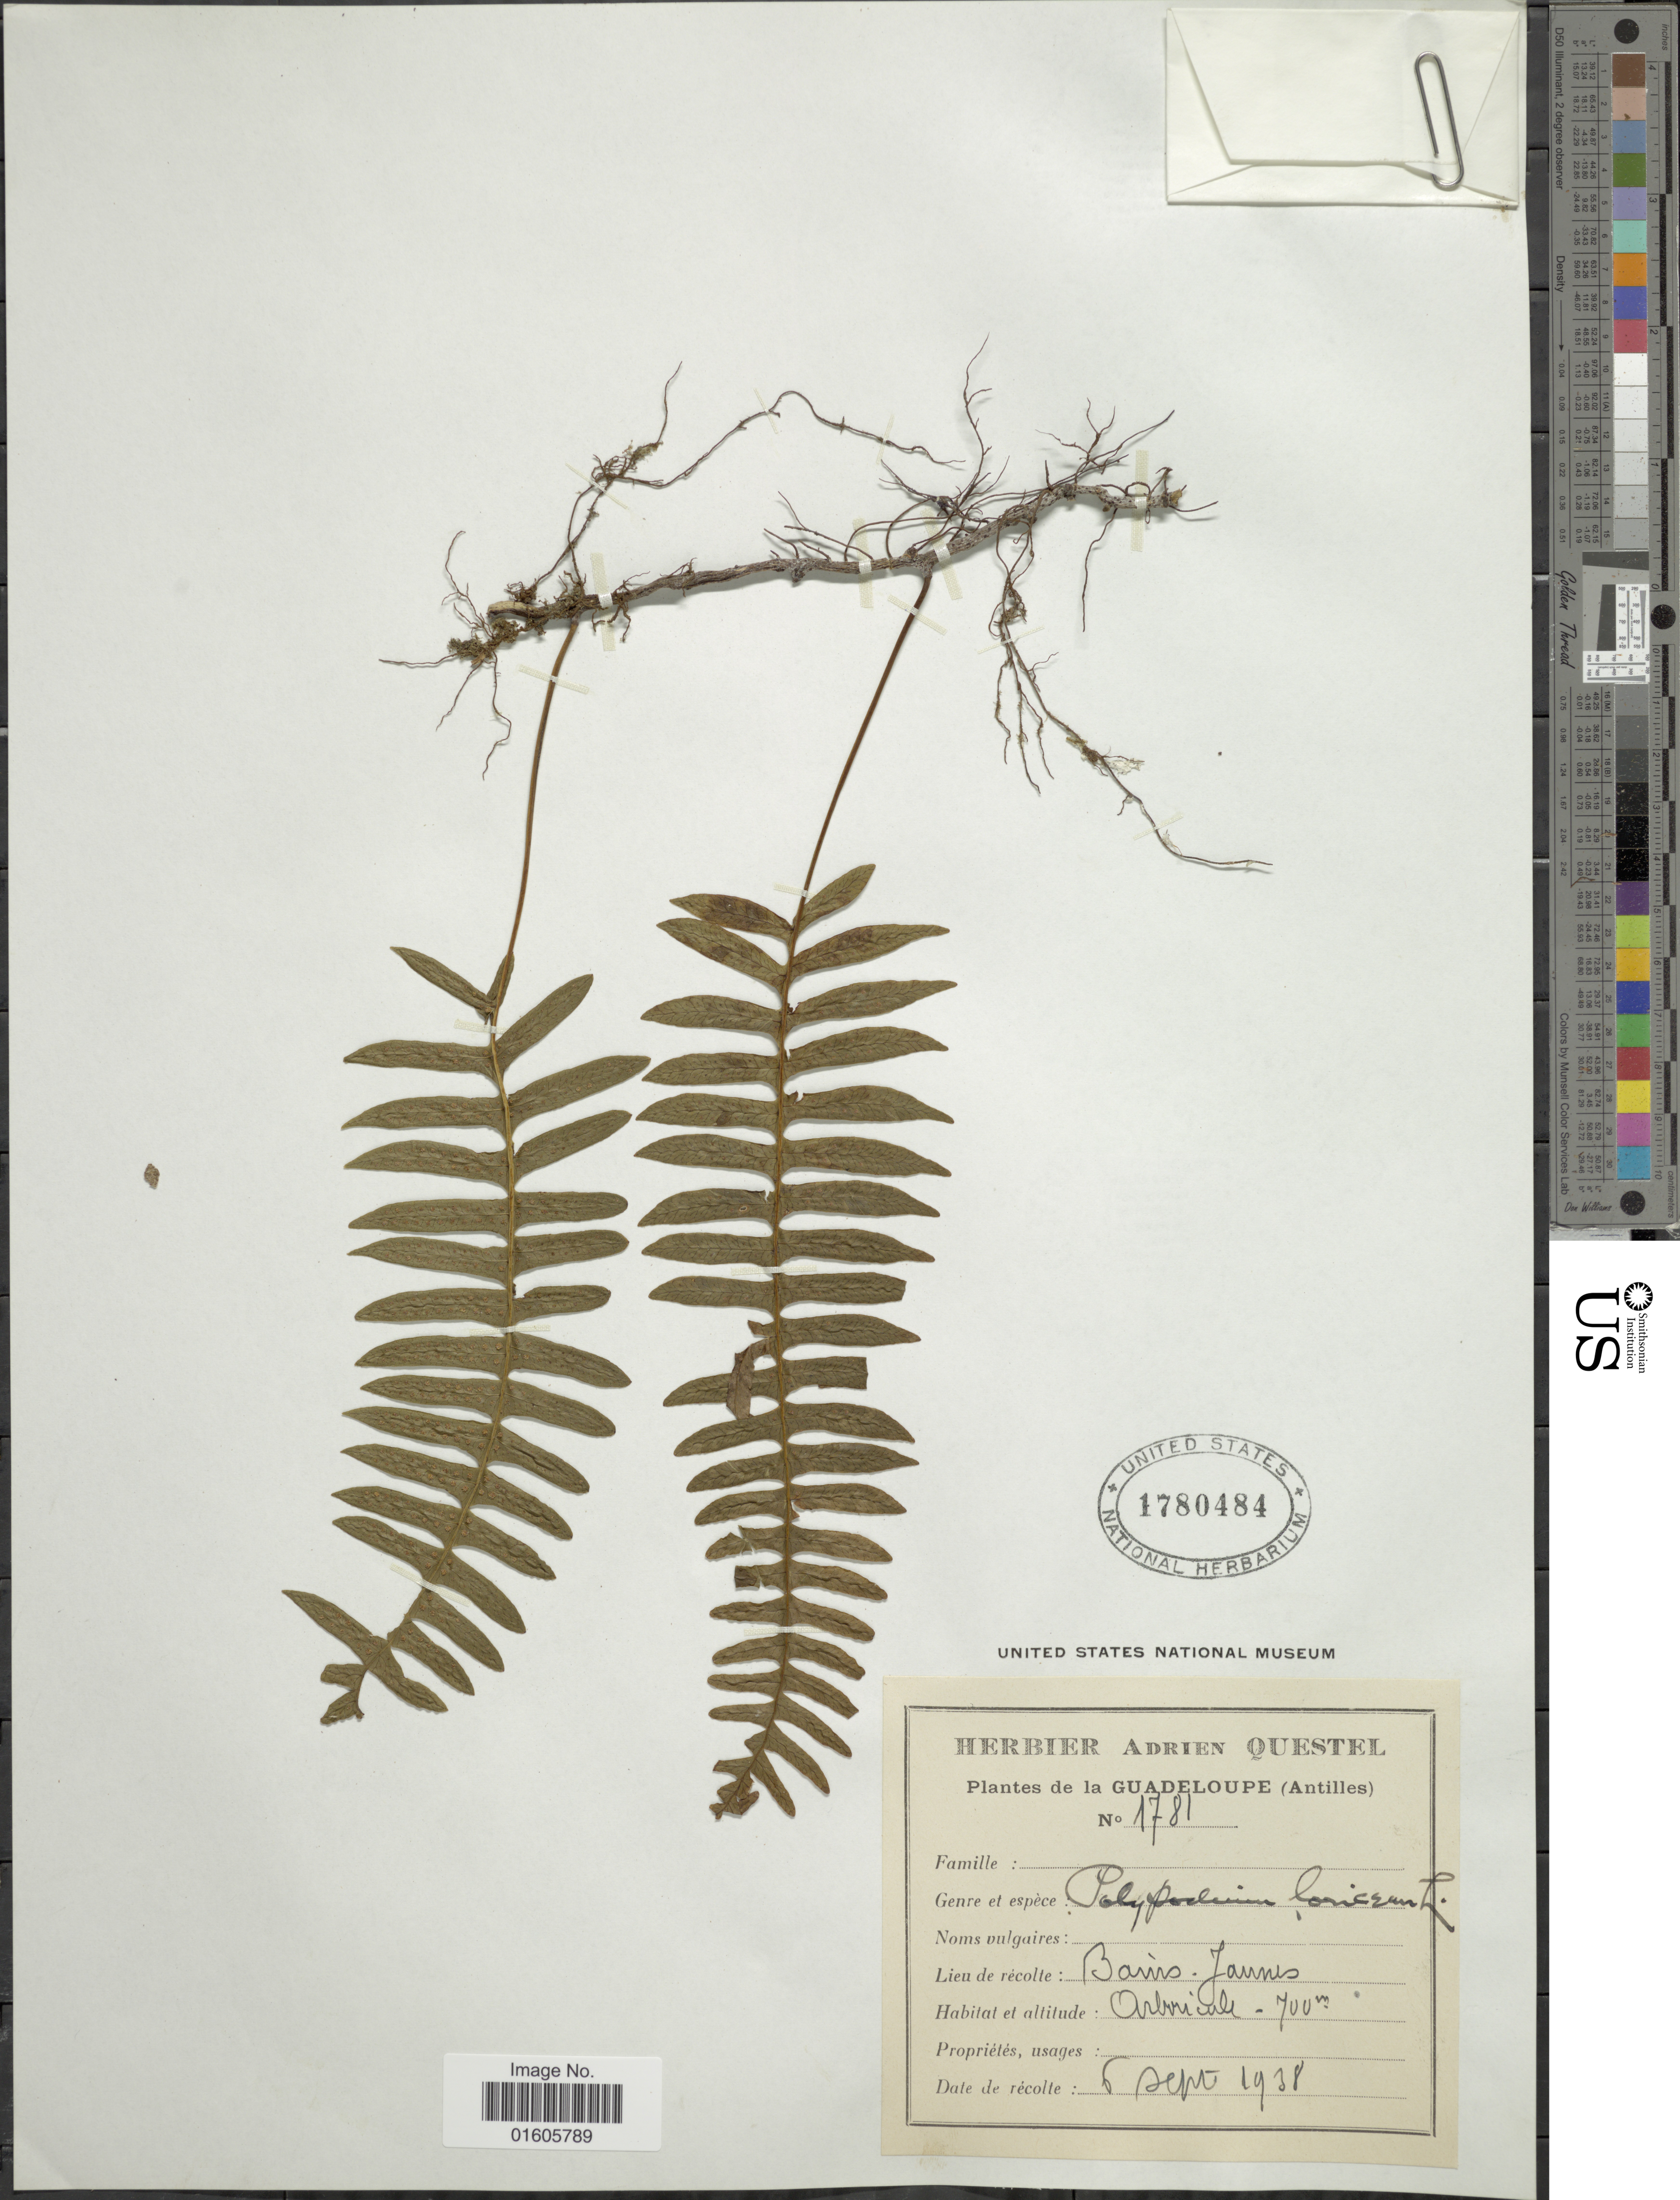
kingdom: Plantae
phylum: Tracheophyta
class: Polypodiopsida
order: Polypodiales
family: Polypodiaceae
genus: Serpocaulon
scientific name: Serpocaulon loriceum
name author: (L.) A.R. Sm.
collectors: ex herb. A. Questal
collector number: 1781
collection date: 1938-09-06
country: Guadeloupe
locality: (Antilles). Bains-James.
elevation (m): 700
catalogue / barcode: US 1780484